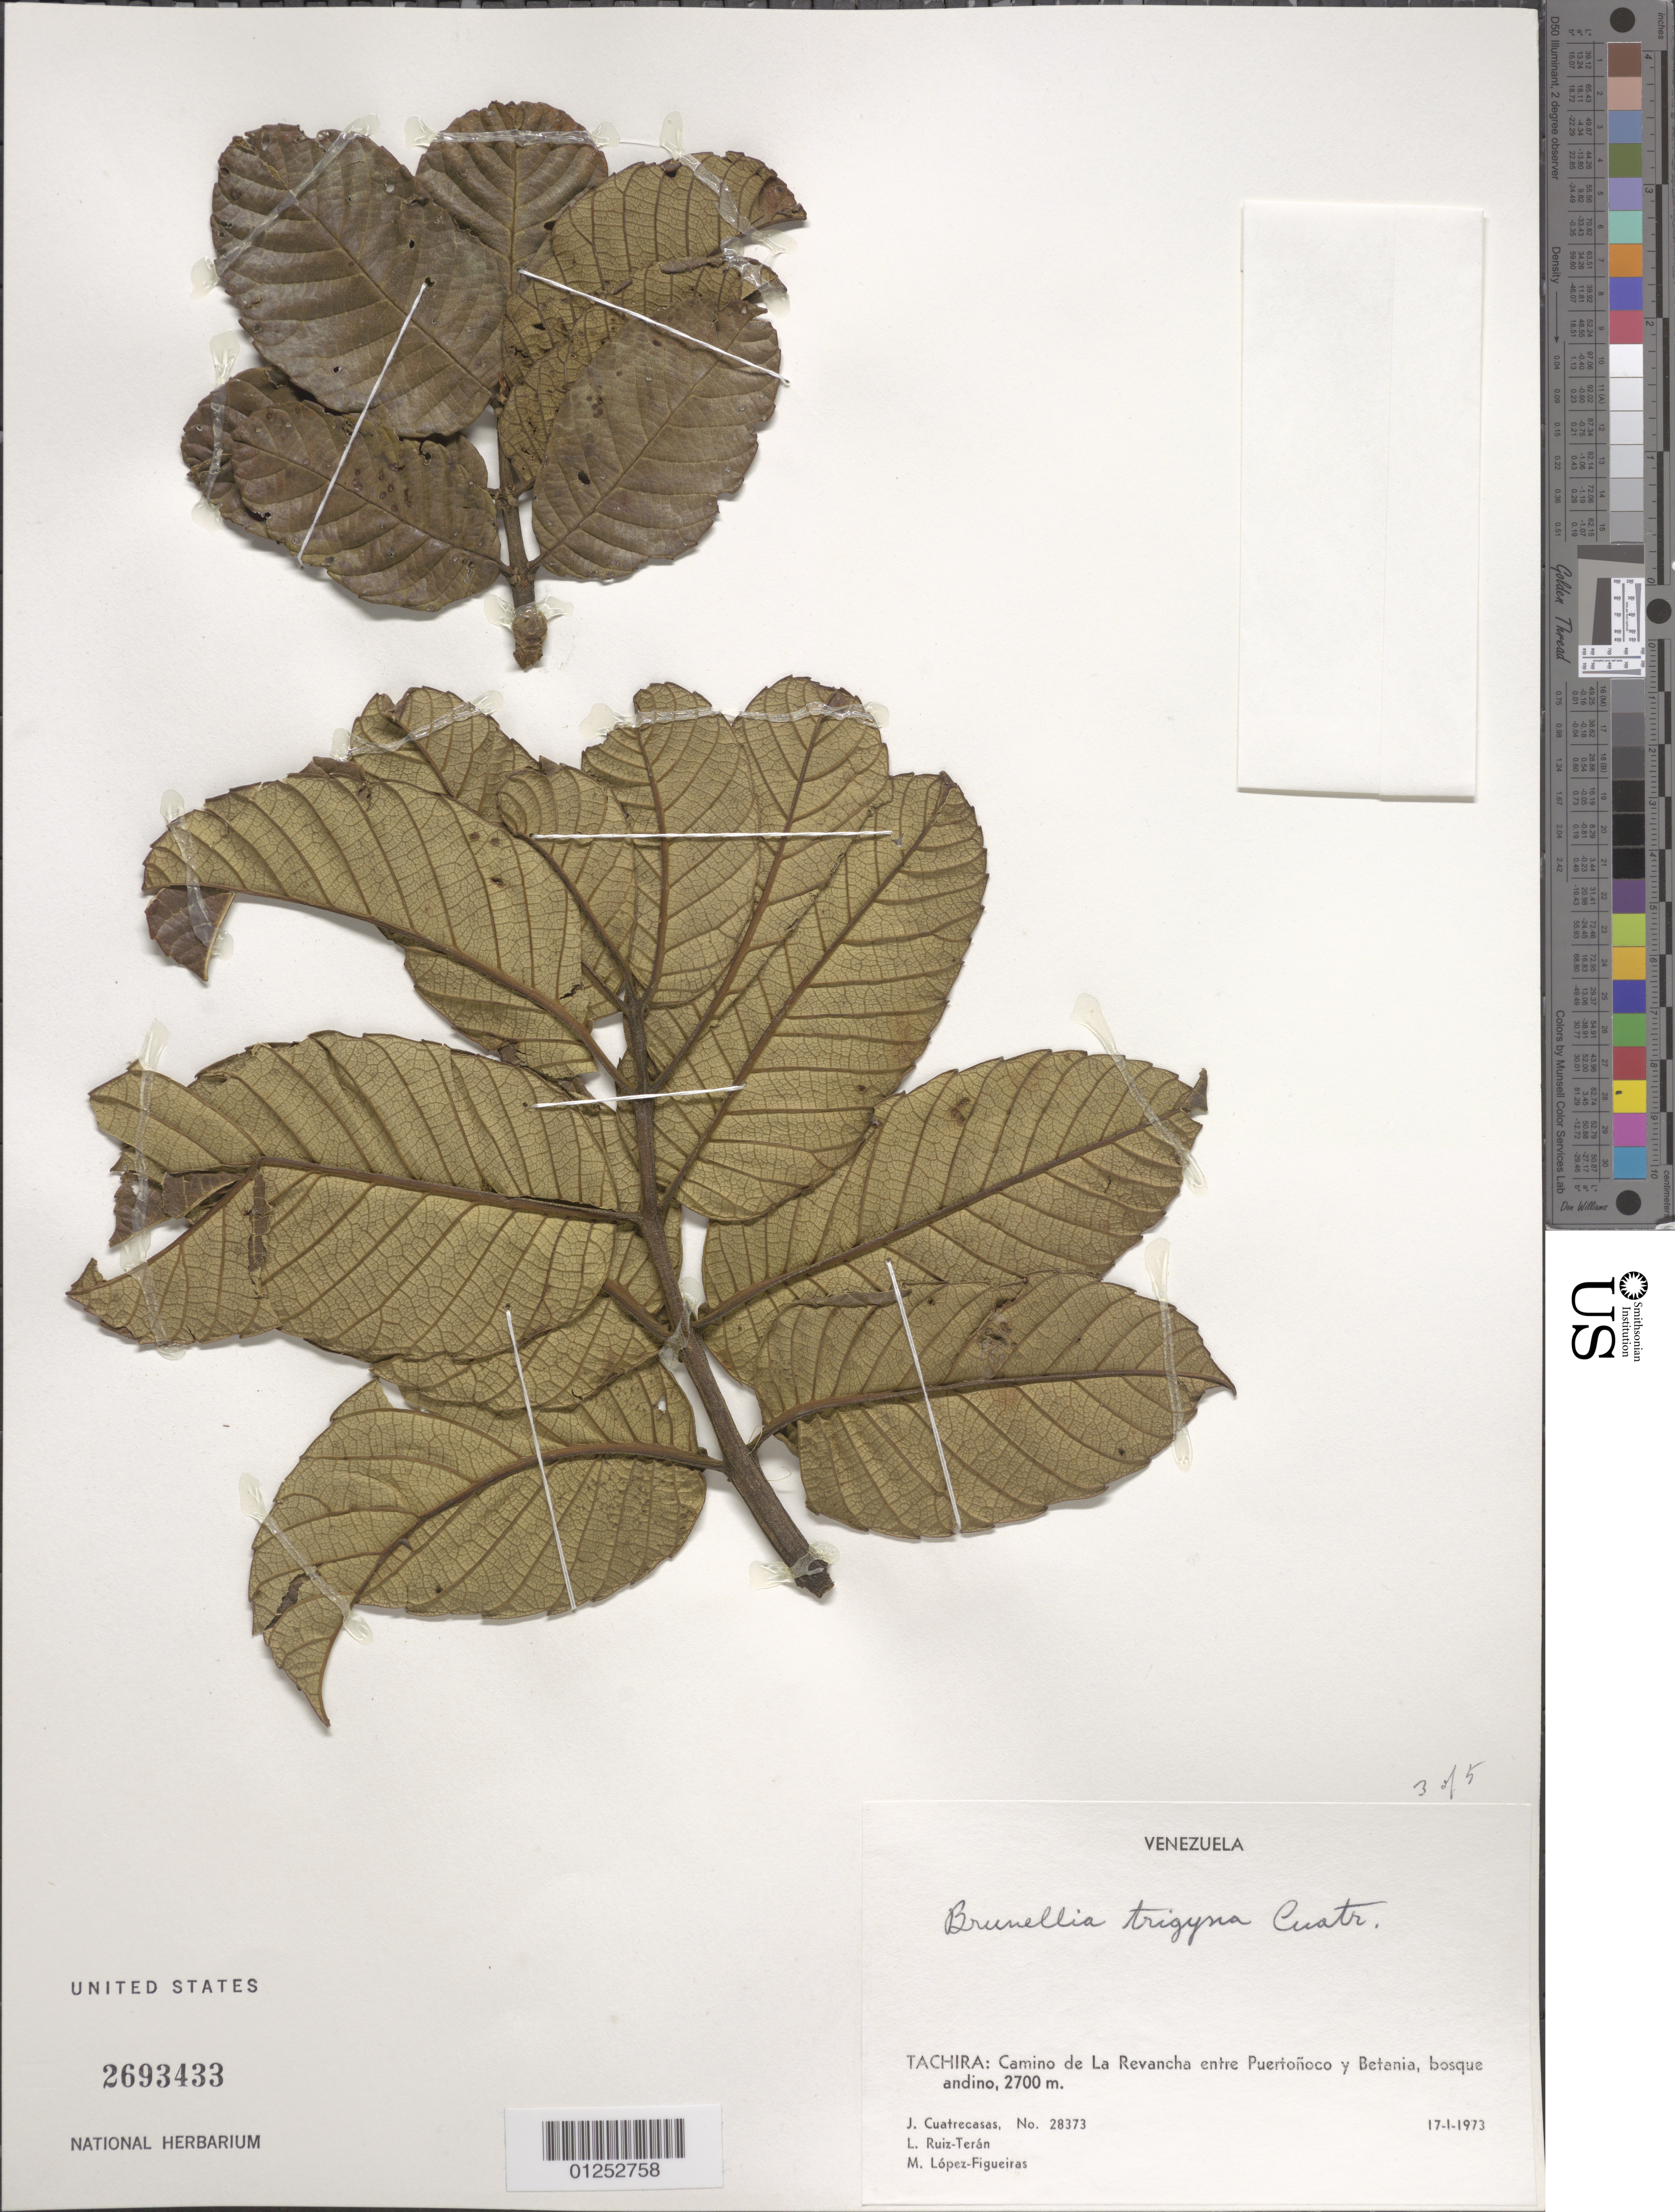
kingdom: Plantae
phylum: Tracheophyta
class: Magnoliopsida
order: Oxalidales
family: Brunelliaceae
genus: Brunellia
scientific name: Brunellia trigyna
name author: Cuatrec.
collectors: J. Cuatrecasas, L. E. Ruíz-Terán & M. López Figueiras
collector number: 28373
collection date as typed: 17 Jan 1973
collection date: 1973-01-17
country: Venezuela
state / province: Tachira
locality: Camino de La Revancha entre Puertoñoco y Betania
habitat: bosques andino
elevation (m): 2700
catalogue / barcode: US 2693433